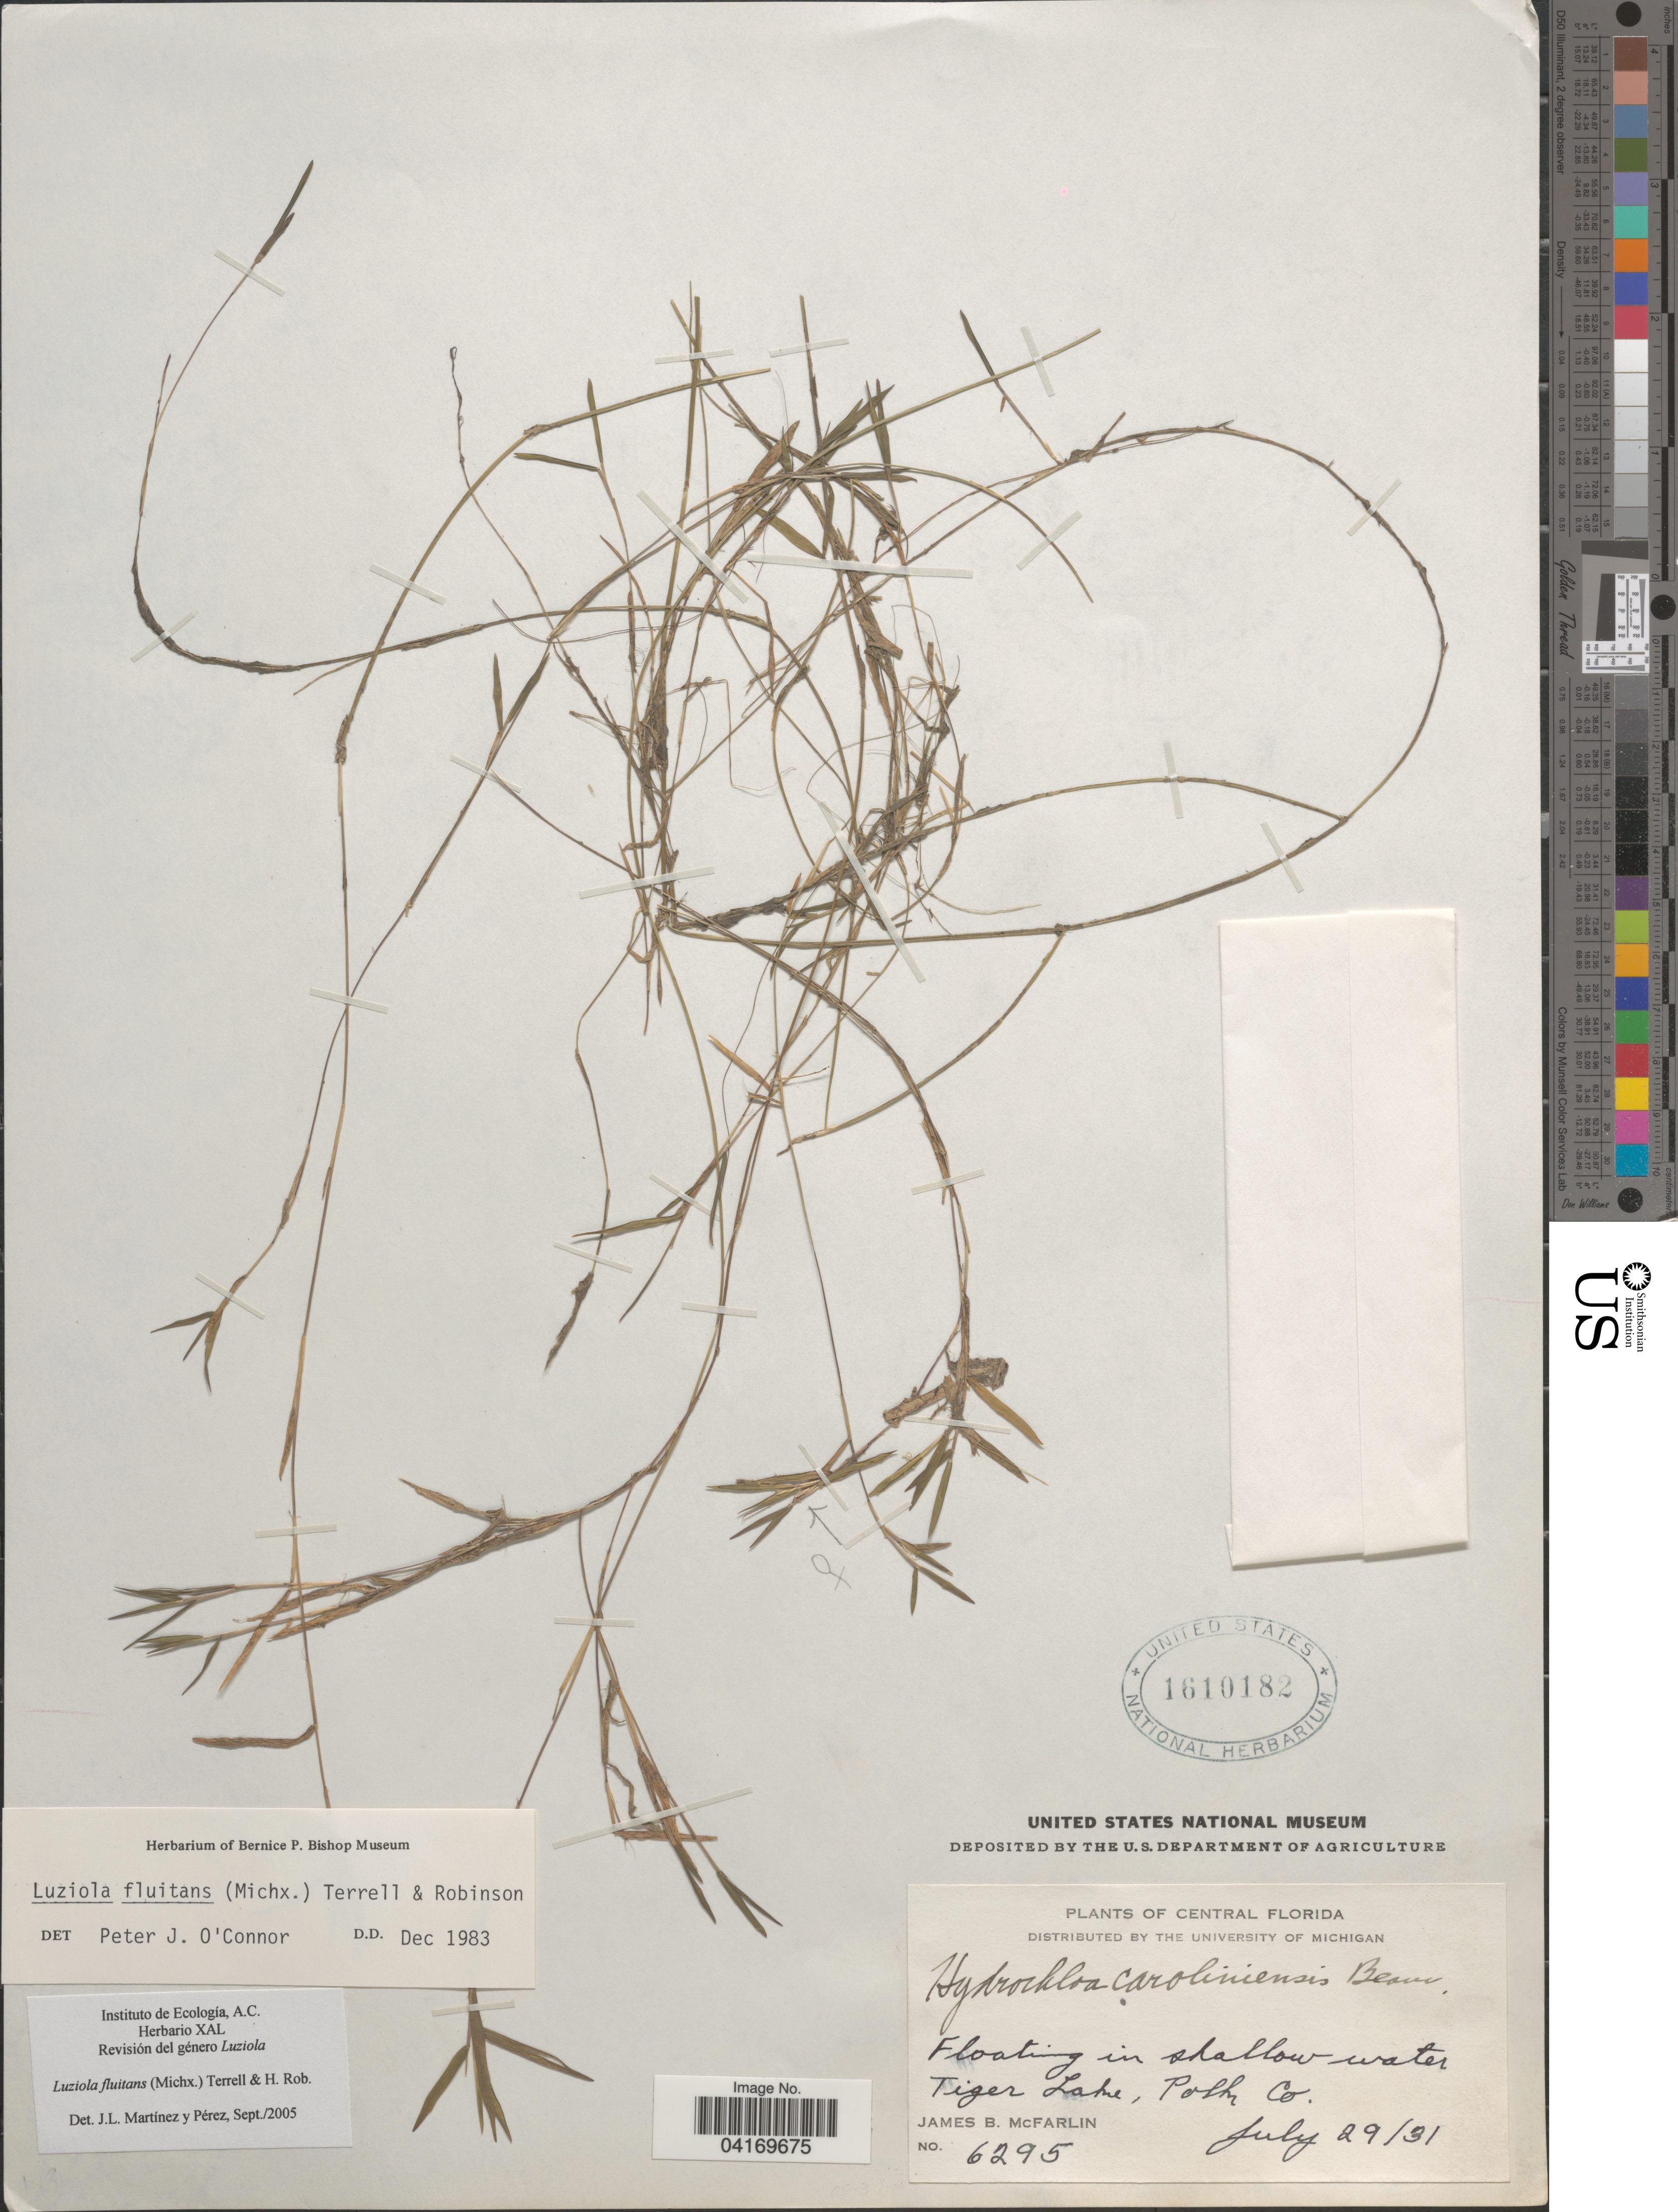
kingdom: Plantae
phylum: Tracheophyta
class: Liliopsida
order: Poales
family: Poaceae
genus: Luziola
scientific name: Luziola fluitans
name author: (Michx.) Terrell & H. Rob.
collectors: J. McFarlin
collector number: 6295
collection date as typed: Transcribed d/m/y: 29/7/31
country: United States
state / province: Florida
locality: Central Florida. Tiger Lake, Polk Co.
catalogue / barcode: US 1610182